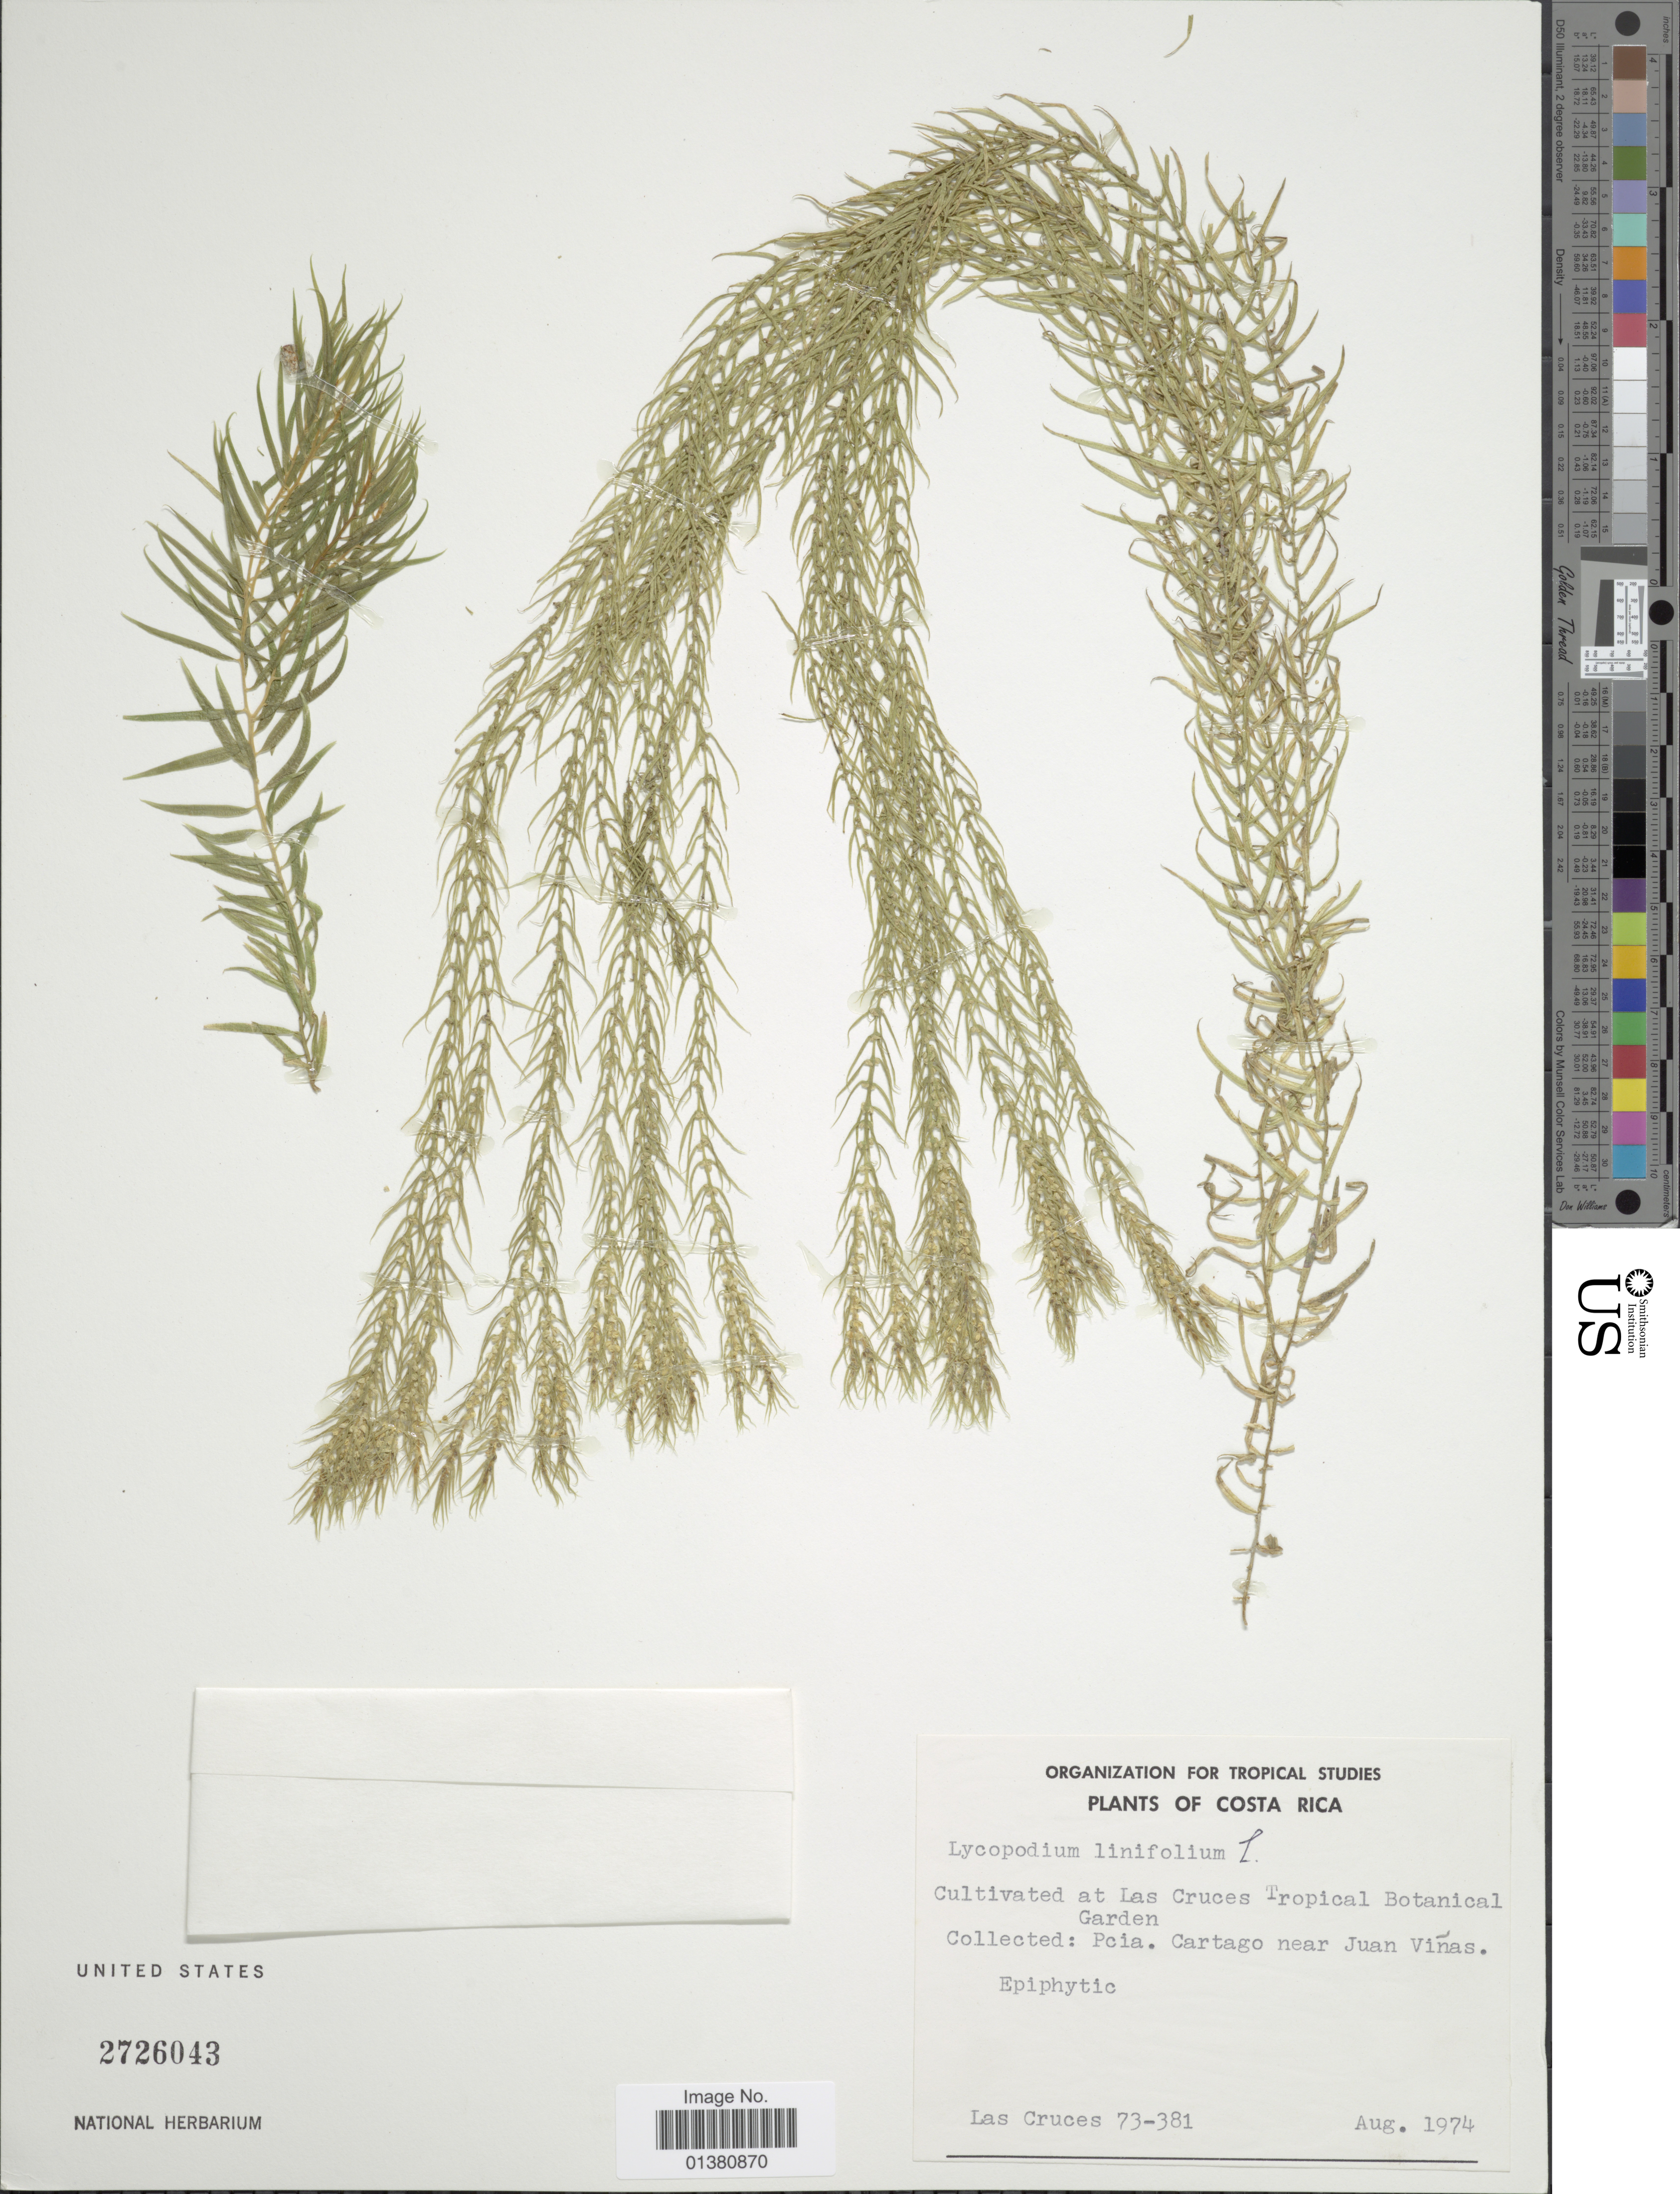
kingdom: Plantae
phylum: Tracheophyta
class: Lycopodiopsida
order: Lycopodiales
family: Lycopodiaceae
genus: Phlegmariurus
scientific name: Phlegmariurus linifolius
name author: (L.) B. Øllg.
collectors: Las Cruces Botanical Garden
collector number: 73-381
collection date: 1974-08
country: Costa Rica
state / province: Cartago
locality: Cultivated at Las Cruces Tropical Botanical Garden, Pcia. Cartago near Juan Viñas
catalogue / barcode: US 2726043